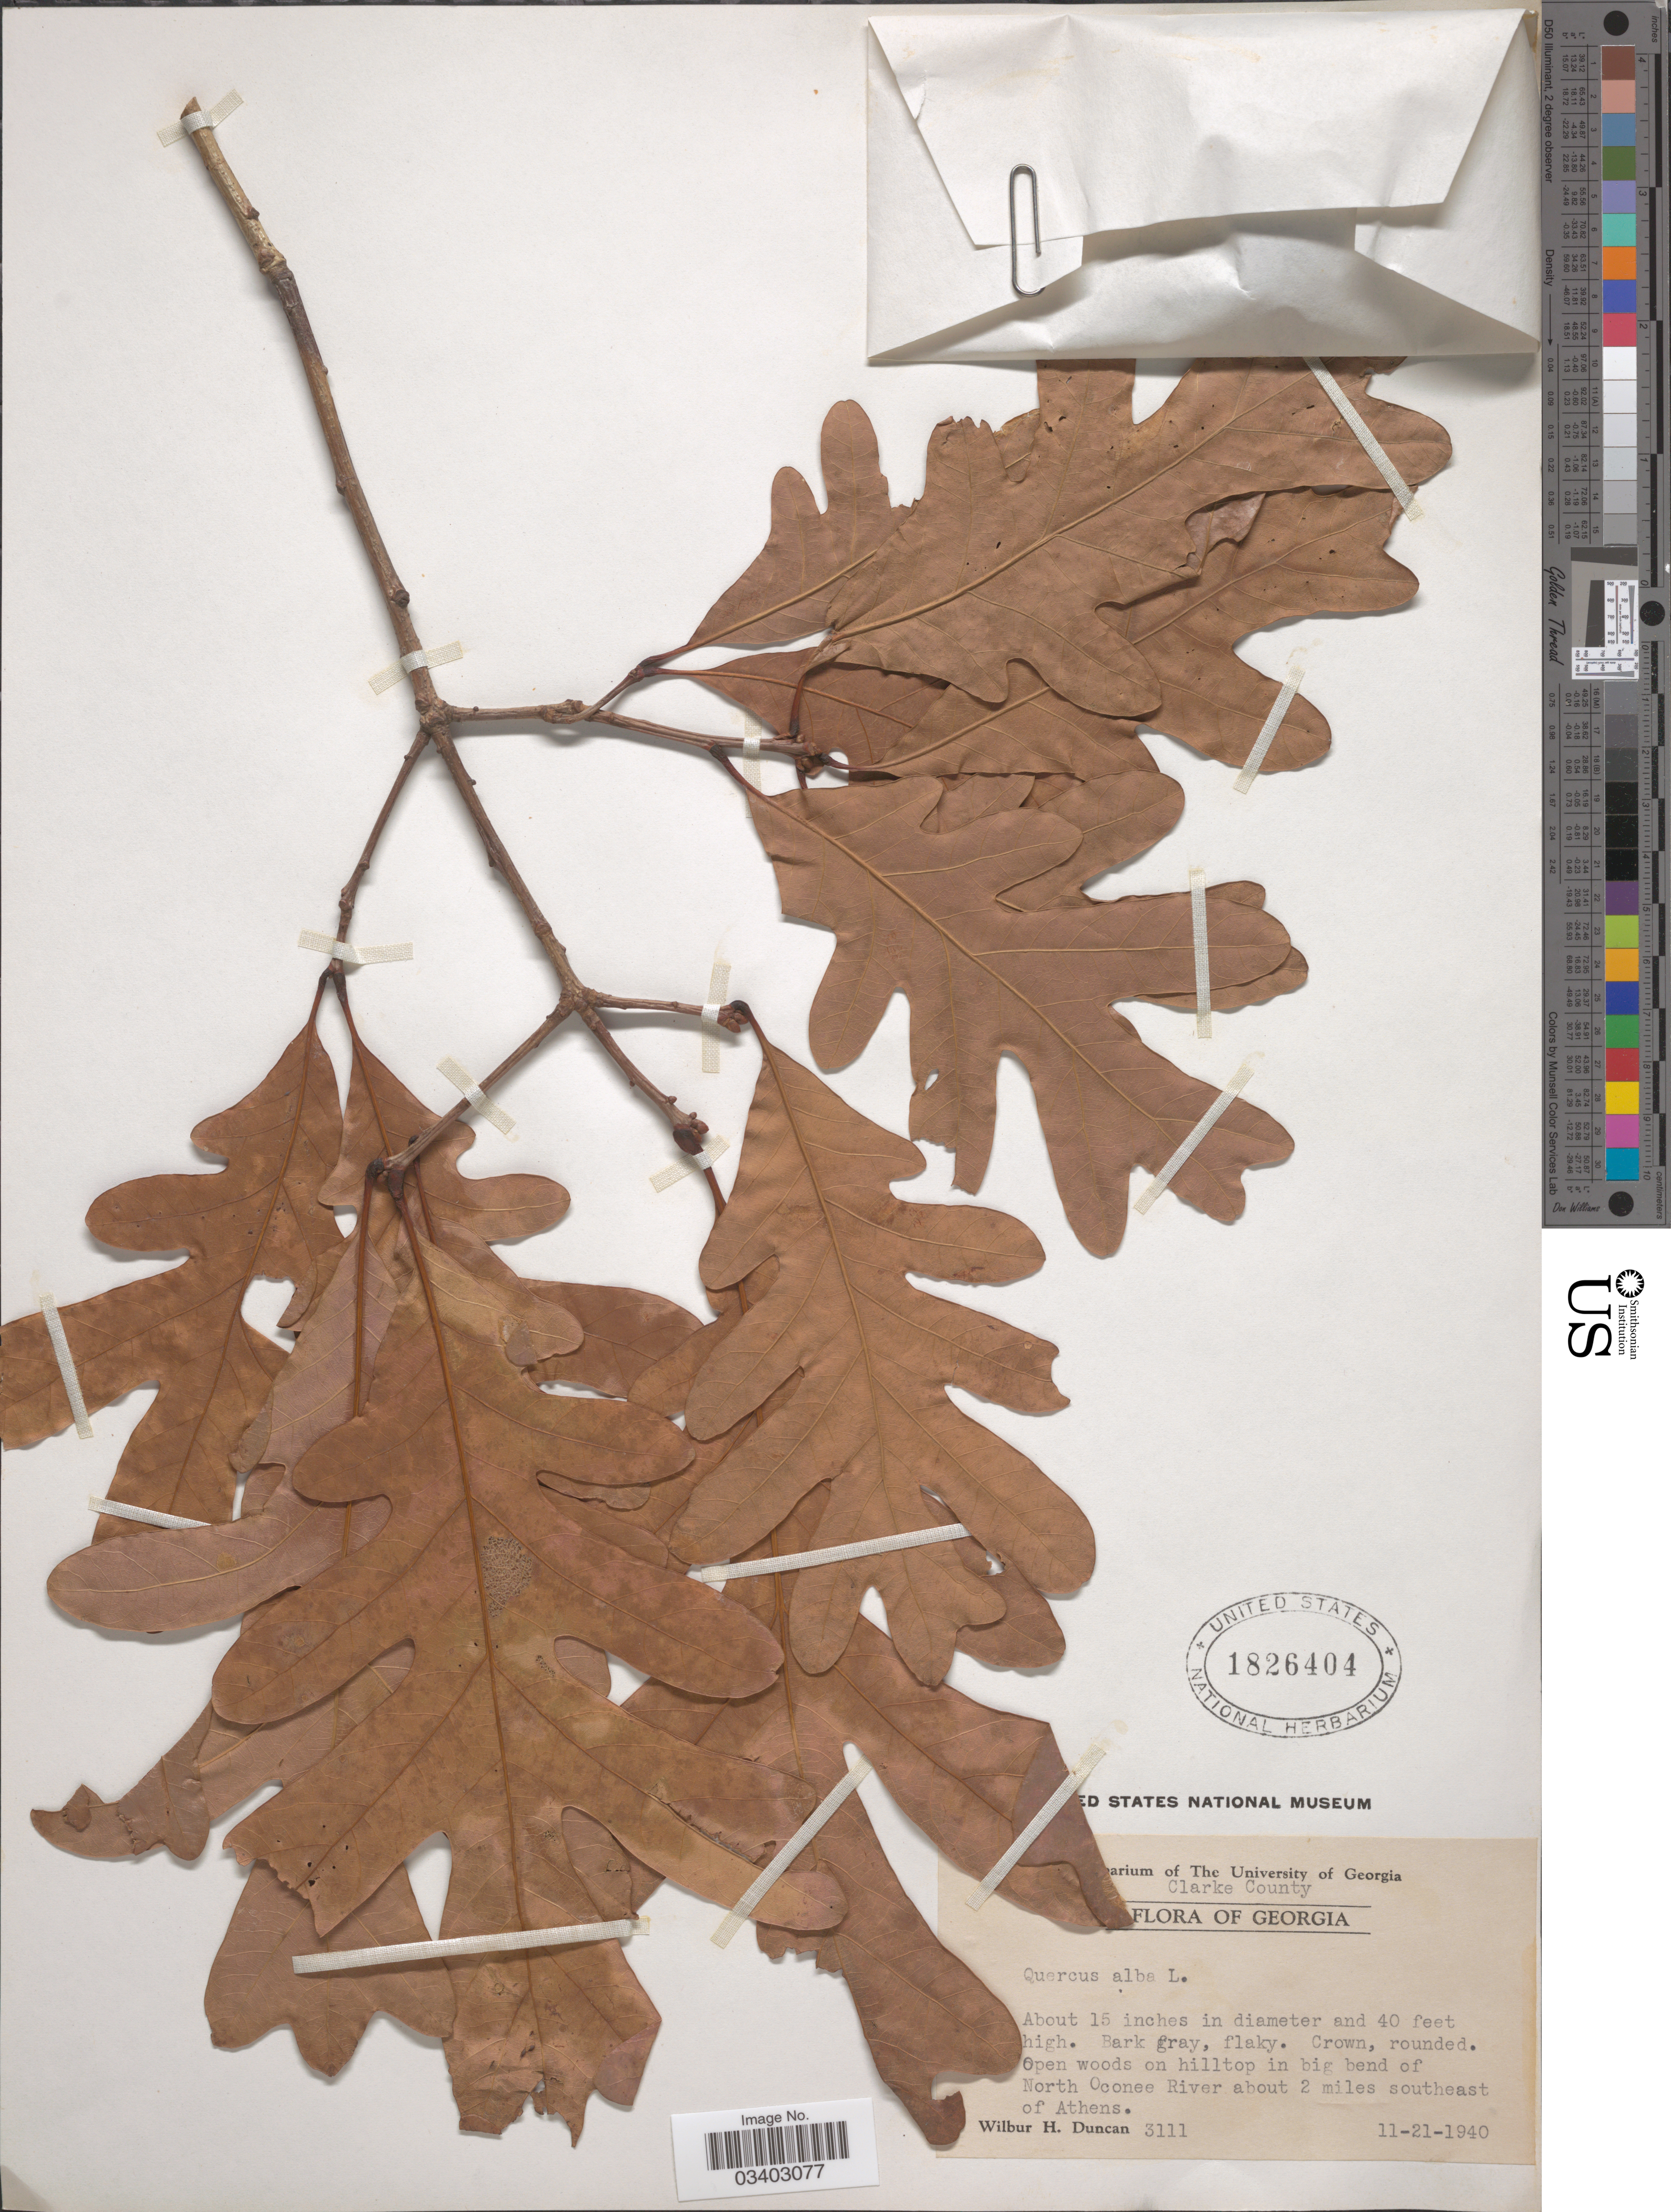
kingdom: Plantae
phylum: Tracheophyta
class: Magnoliopsida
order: Fagales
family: Fagaceae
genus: Quercus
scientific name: Quercus alba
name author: L.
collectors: W. H. Duncan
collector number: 3111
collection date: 1940-11-21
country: United States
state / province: Georgia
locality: Clarke County. Open woods on hilltop in big bend of North Oconee River about 2 miles southeast at Athens.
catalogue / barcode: US 1826404